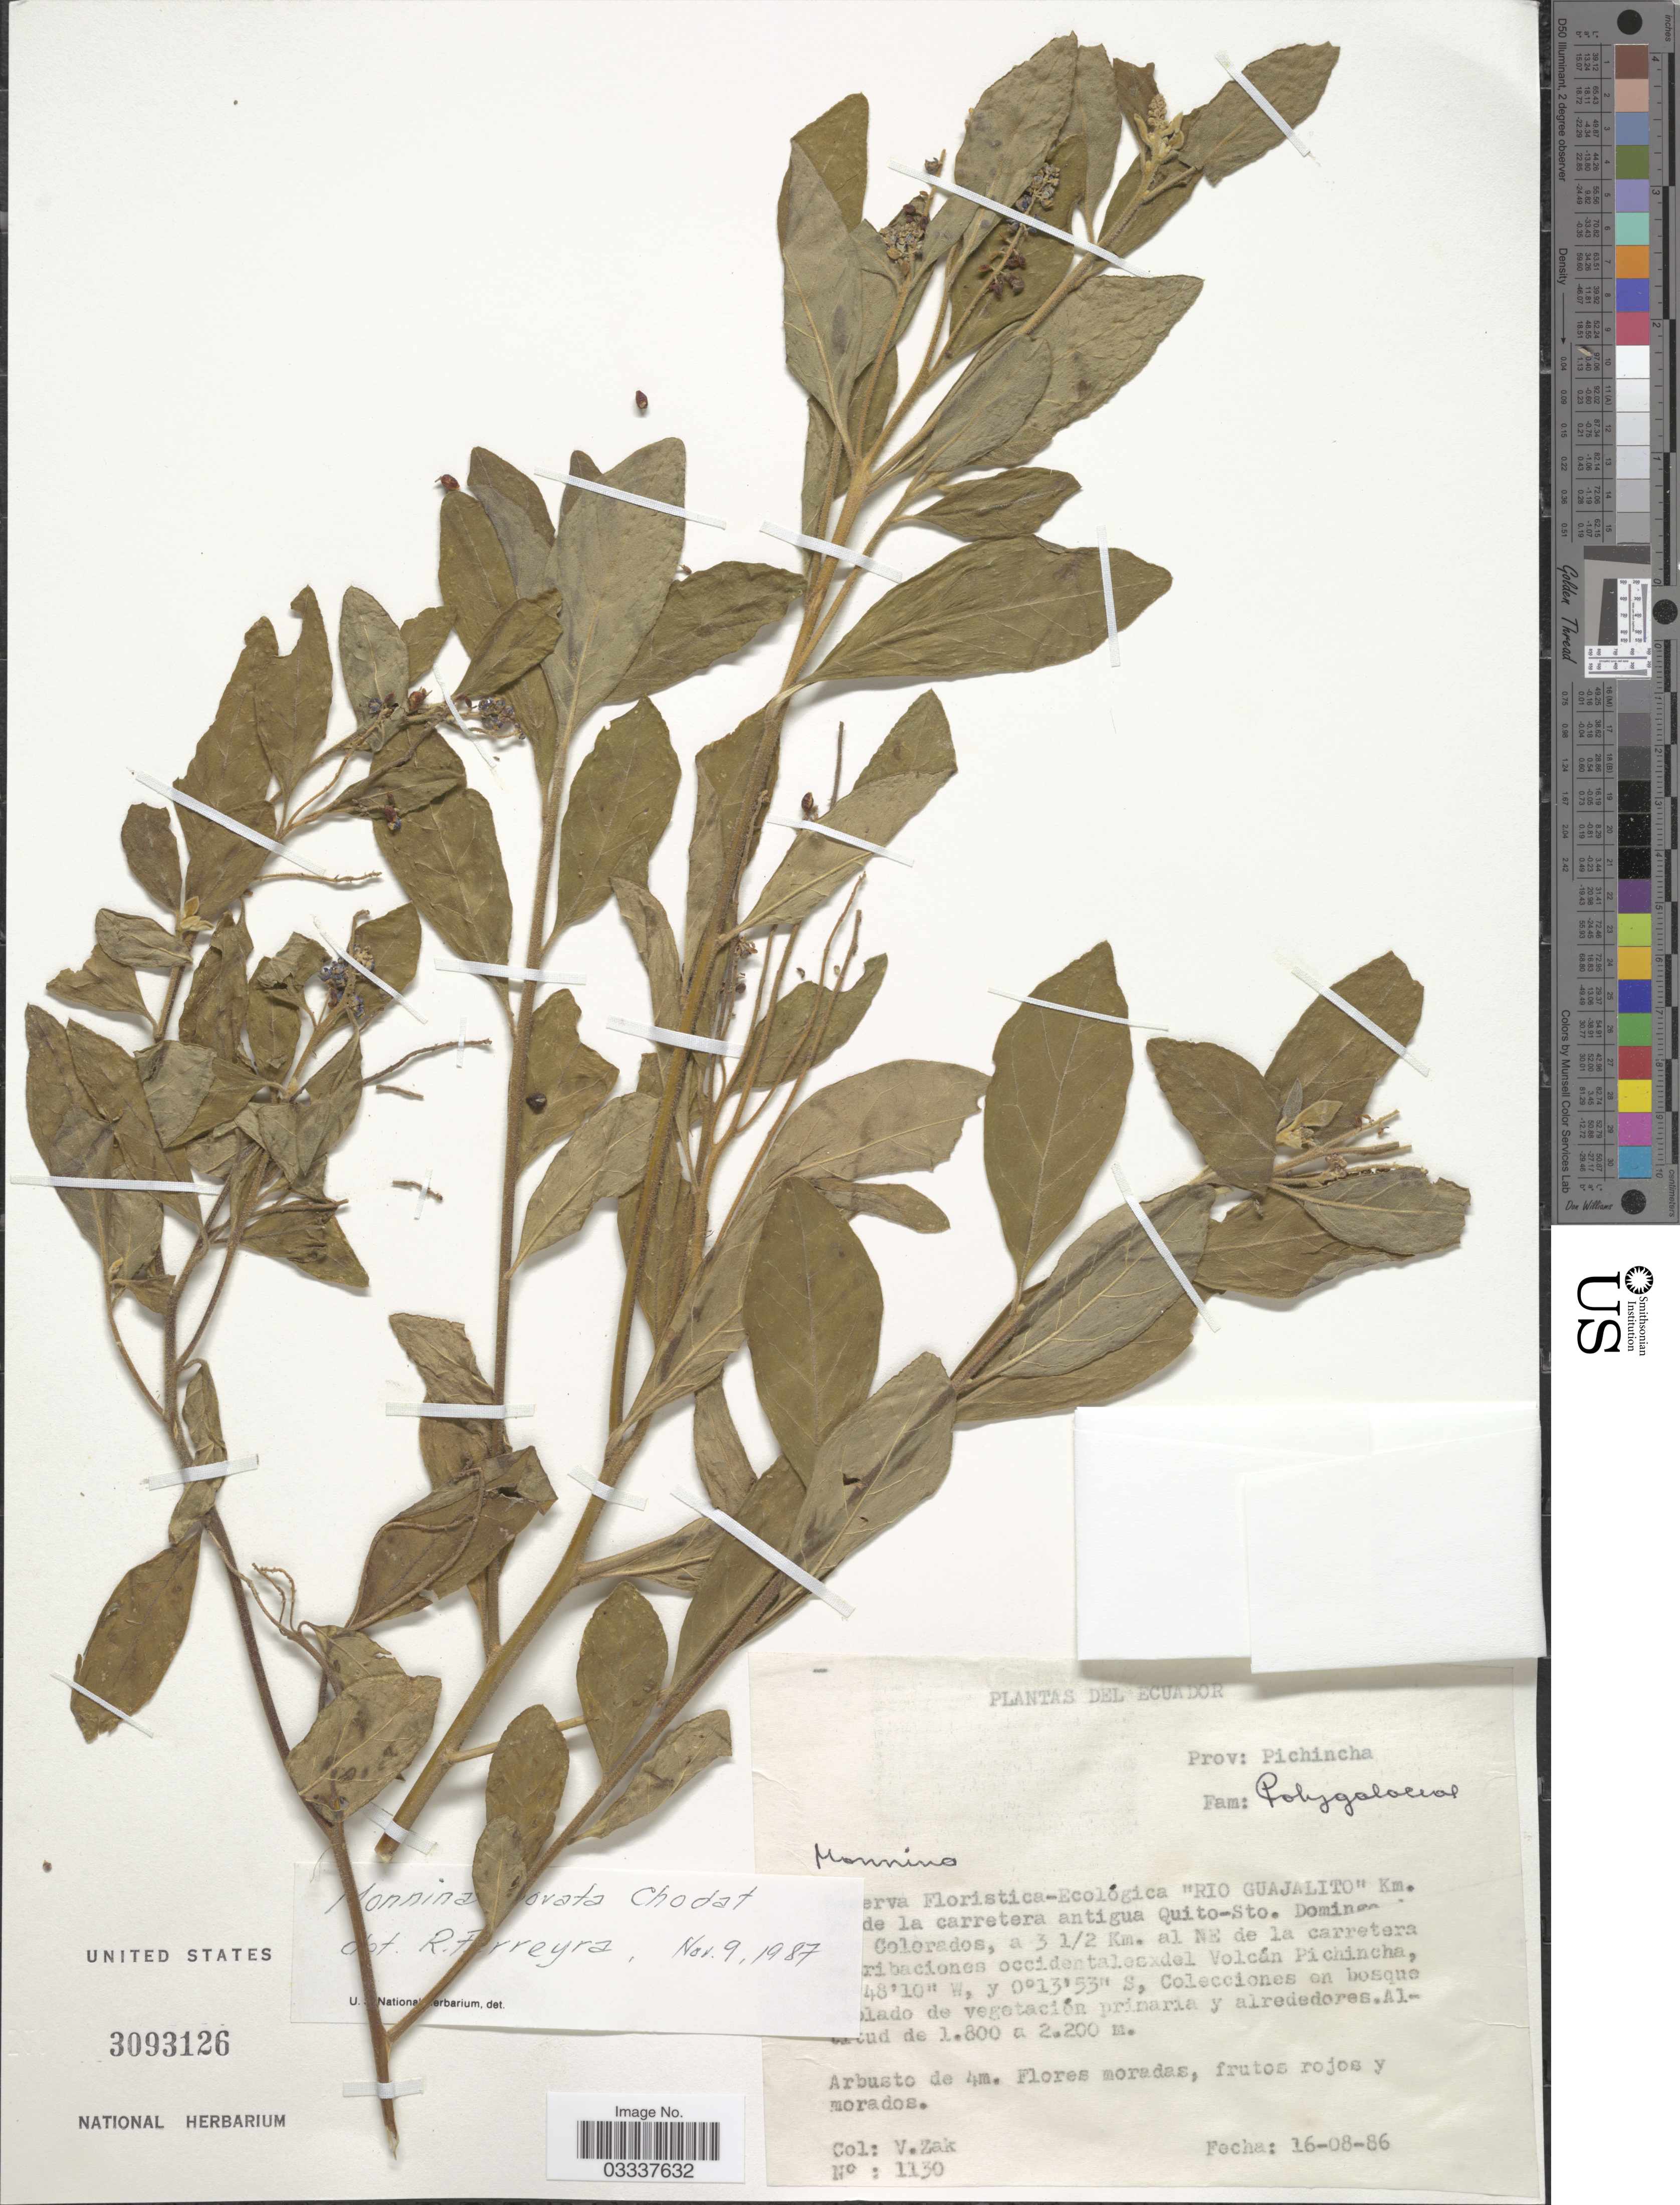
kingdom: Plantae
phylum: Tracheophyta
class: Magnoliopsida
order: Fabales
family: Polygalaceae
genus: Monnina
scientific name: Monnina obovata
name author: Chodat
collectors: V. Zak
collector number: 1130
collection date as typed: Transcribed d/m/y: 16/8/86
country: Ecuador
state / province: Pichincha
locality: Reserva Floristica-Ecológica "Rio Guajalito" Km. de la carretera antigua Quito-Sto. Domingo, Colorados, a 3½ Km. al NE de la carretera estribaciones occidentales del Volcán Pichincha.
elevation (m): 1800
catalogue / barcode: US 3093126